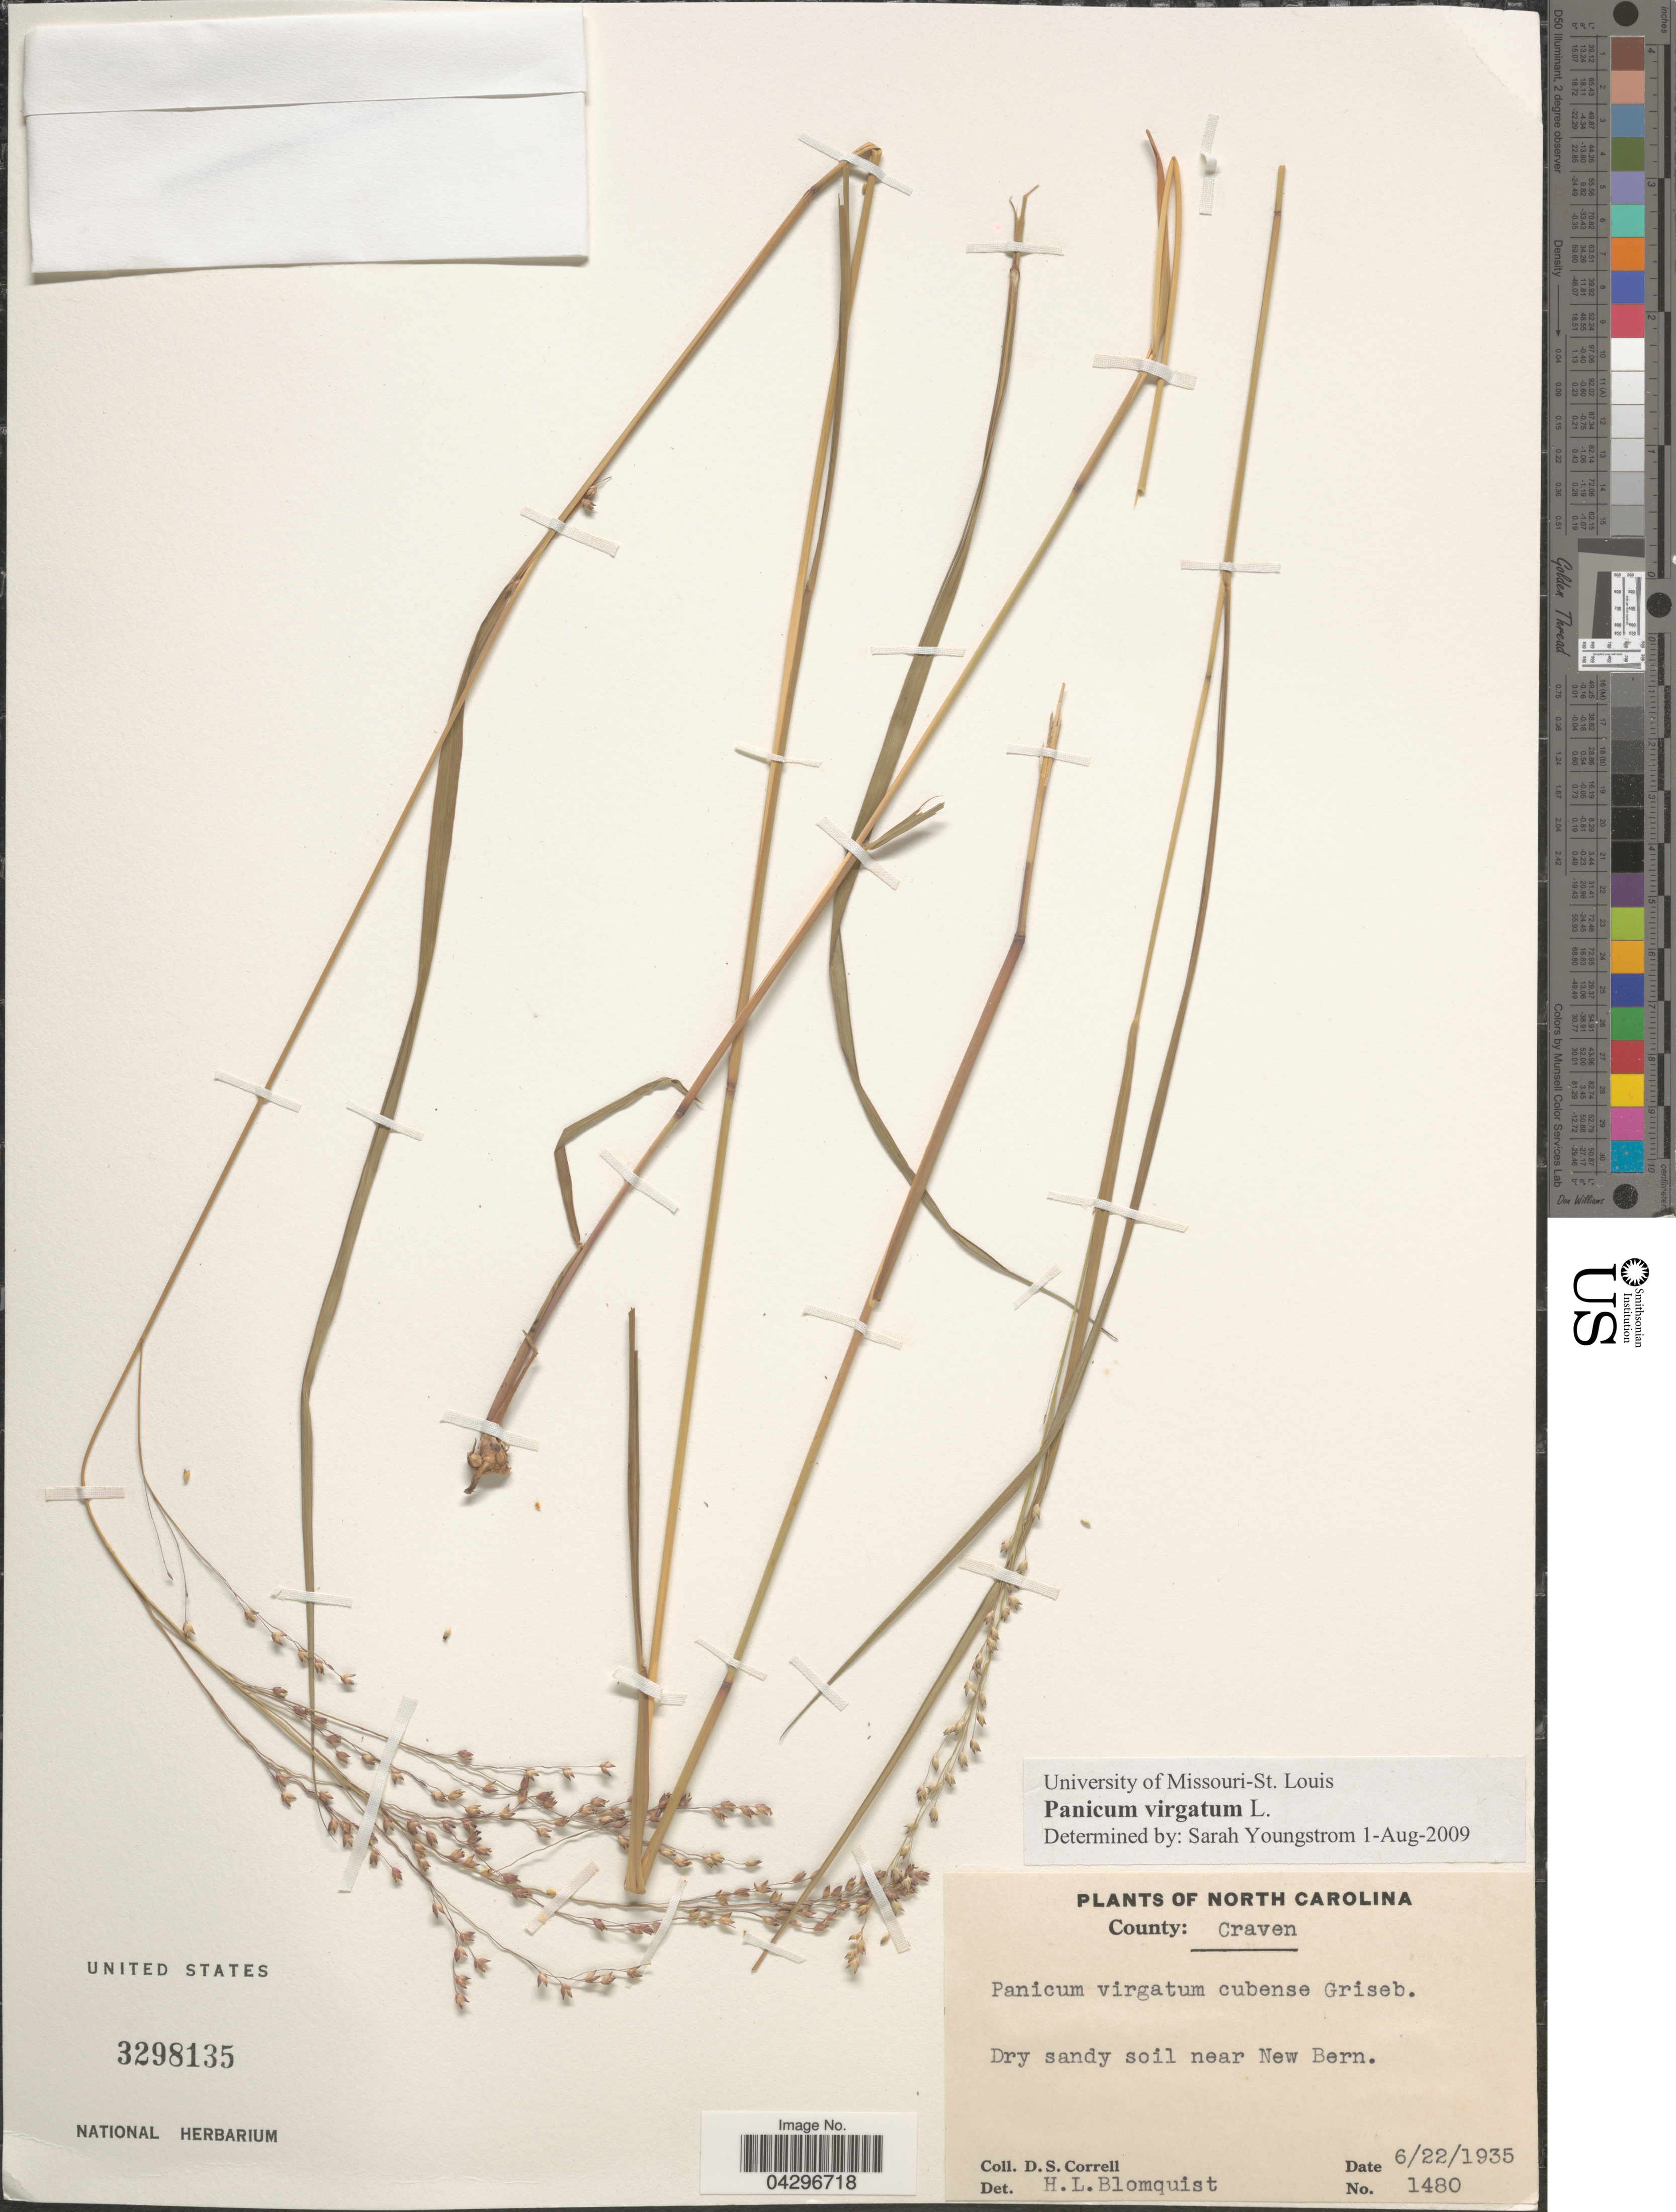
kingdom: Plantae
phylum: Tracheophyta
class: Liliopsida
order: Poales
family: Poaceae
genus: Panicum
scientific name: Panicum virgatum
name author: L.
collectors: D. S. Correll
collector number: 1480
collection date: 1935-06-22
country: United States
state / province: North Carolina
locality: County: Craven. Dry sandy soil near New Bern.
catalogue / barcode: US 3298135